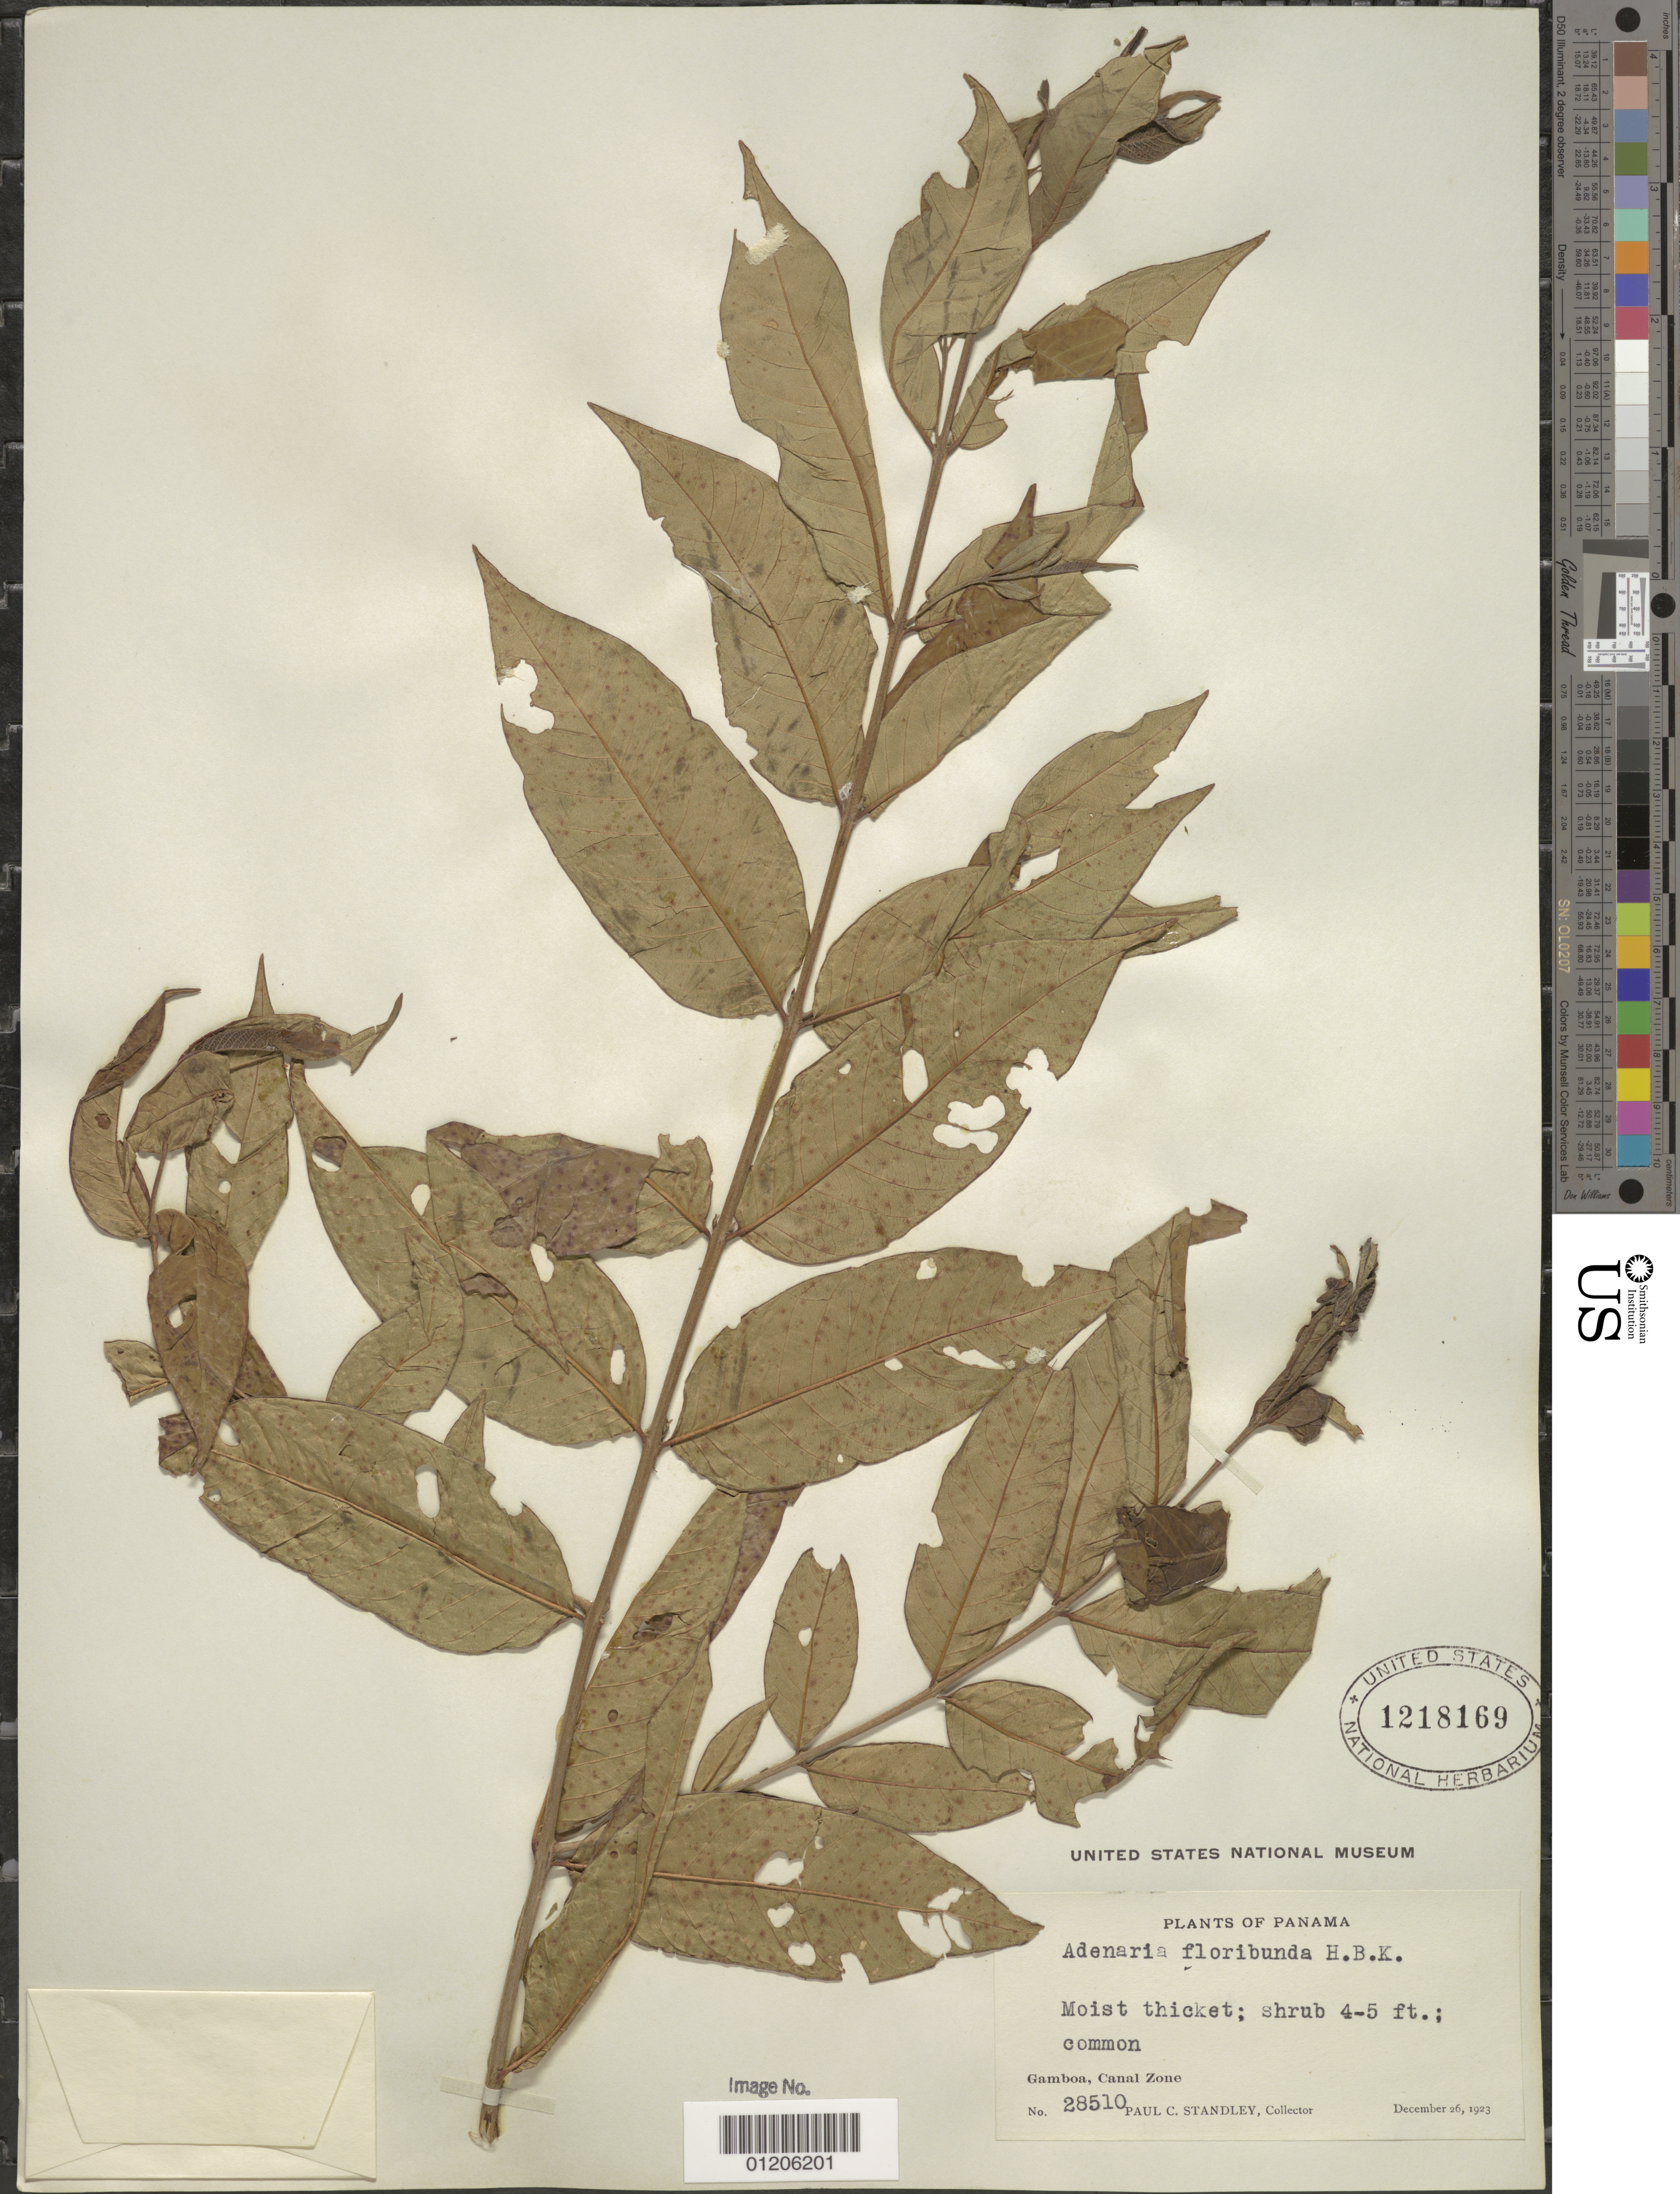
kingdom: Plantae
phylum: Tracheophyta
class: Magnoliopsida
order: Myrtales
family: Lythraceae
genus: Adenaria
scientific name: Adenaria floribunda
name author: Kunth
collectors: P. C. Standley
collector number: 28510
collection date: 1923-12-26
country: Panama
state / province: Colón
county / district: Canal Zone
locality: Gamboa.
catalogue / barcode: US 1218169